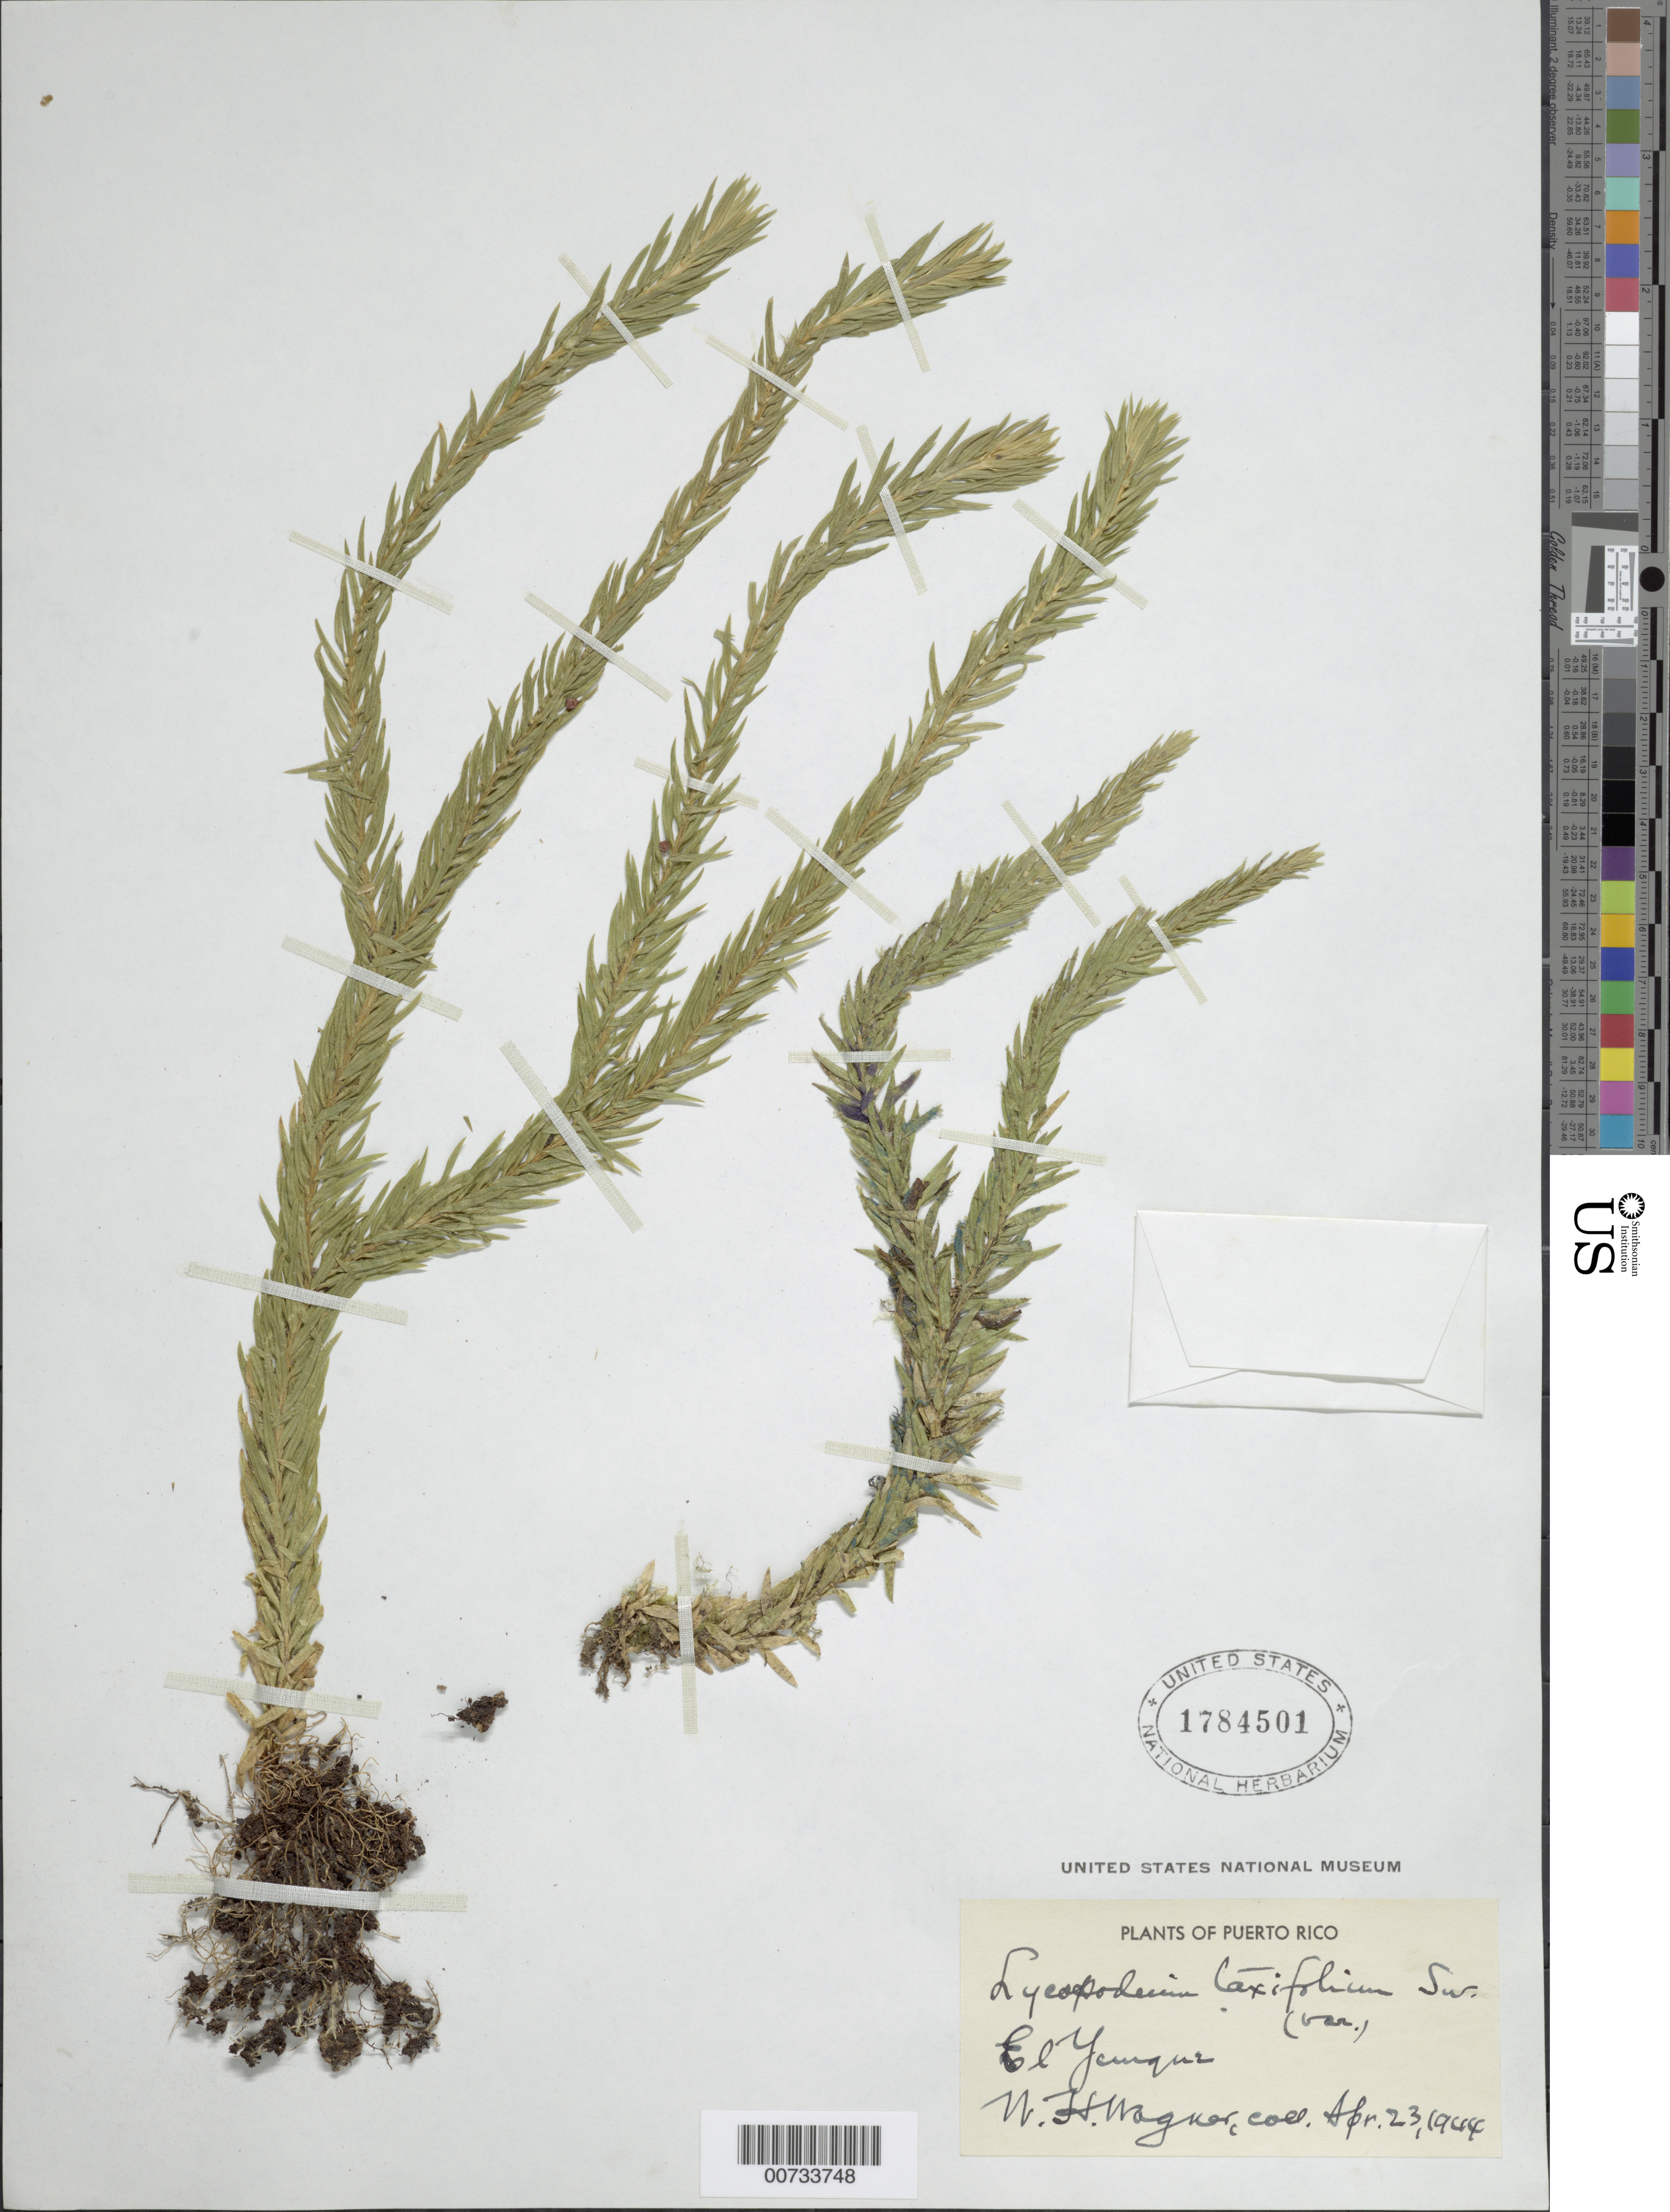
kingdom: Plantae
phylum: Tracheophyta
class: Lycopodiopsida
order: Lycopodiales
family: Lycopodiaceae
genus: Phlegmariurus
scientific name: Phlegmariurus taxifolius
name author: (Sw.) Á. Löve & D. Löve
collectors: W. H. Wagner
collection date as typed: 23 Apr 1944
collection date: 1944-04-23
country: Puerto Rico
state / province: Río Grande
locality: El Yunque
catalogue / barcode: US 1784501